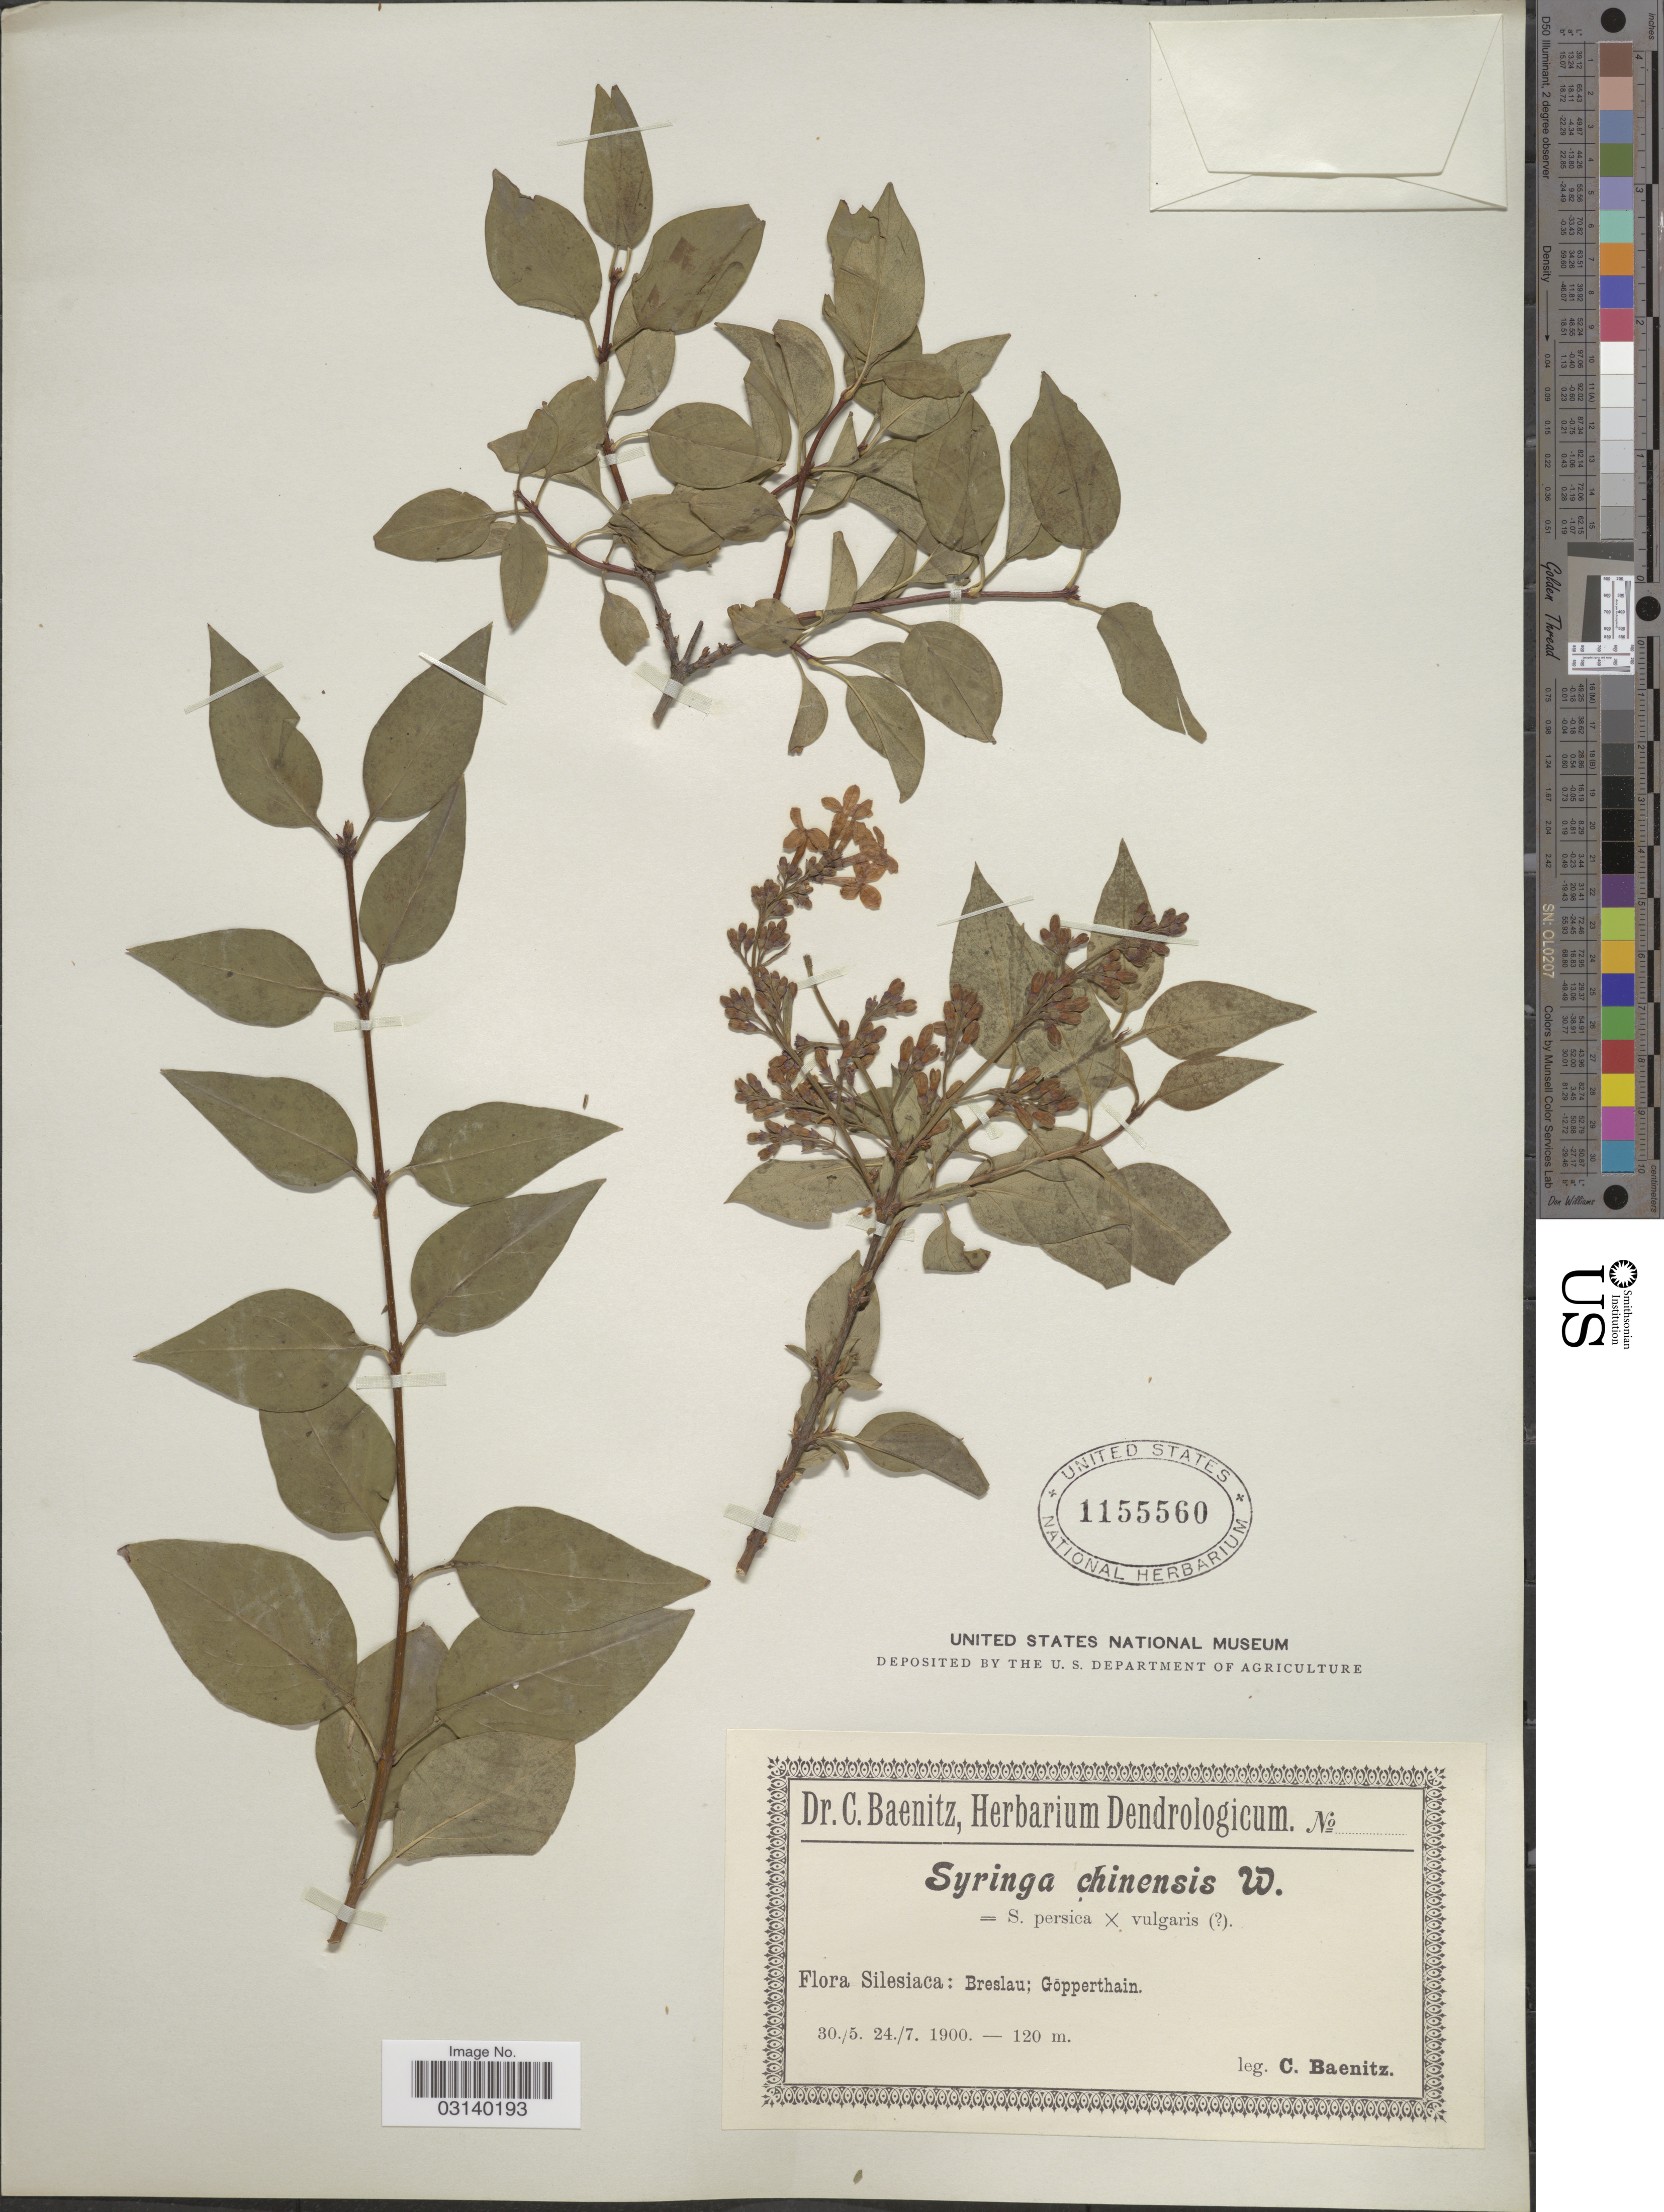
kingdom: Plantae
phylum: Tracheophyta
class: Magnoliopsida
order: Lamiales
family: Oleaceae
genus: Syringa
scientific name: Syringa chinensis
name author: Bunge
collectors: C. G. Baenitz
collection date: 1900-05-30/1900-07-24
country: Poland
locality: Silesiaca: Breslau; Göpperthain.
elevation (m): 120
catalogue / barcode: US 1155560